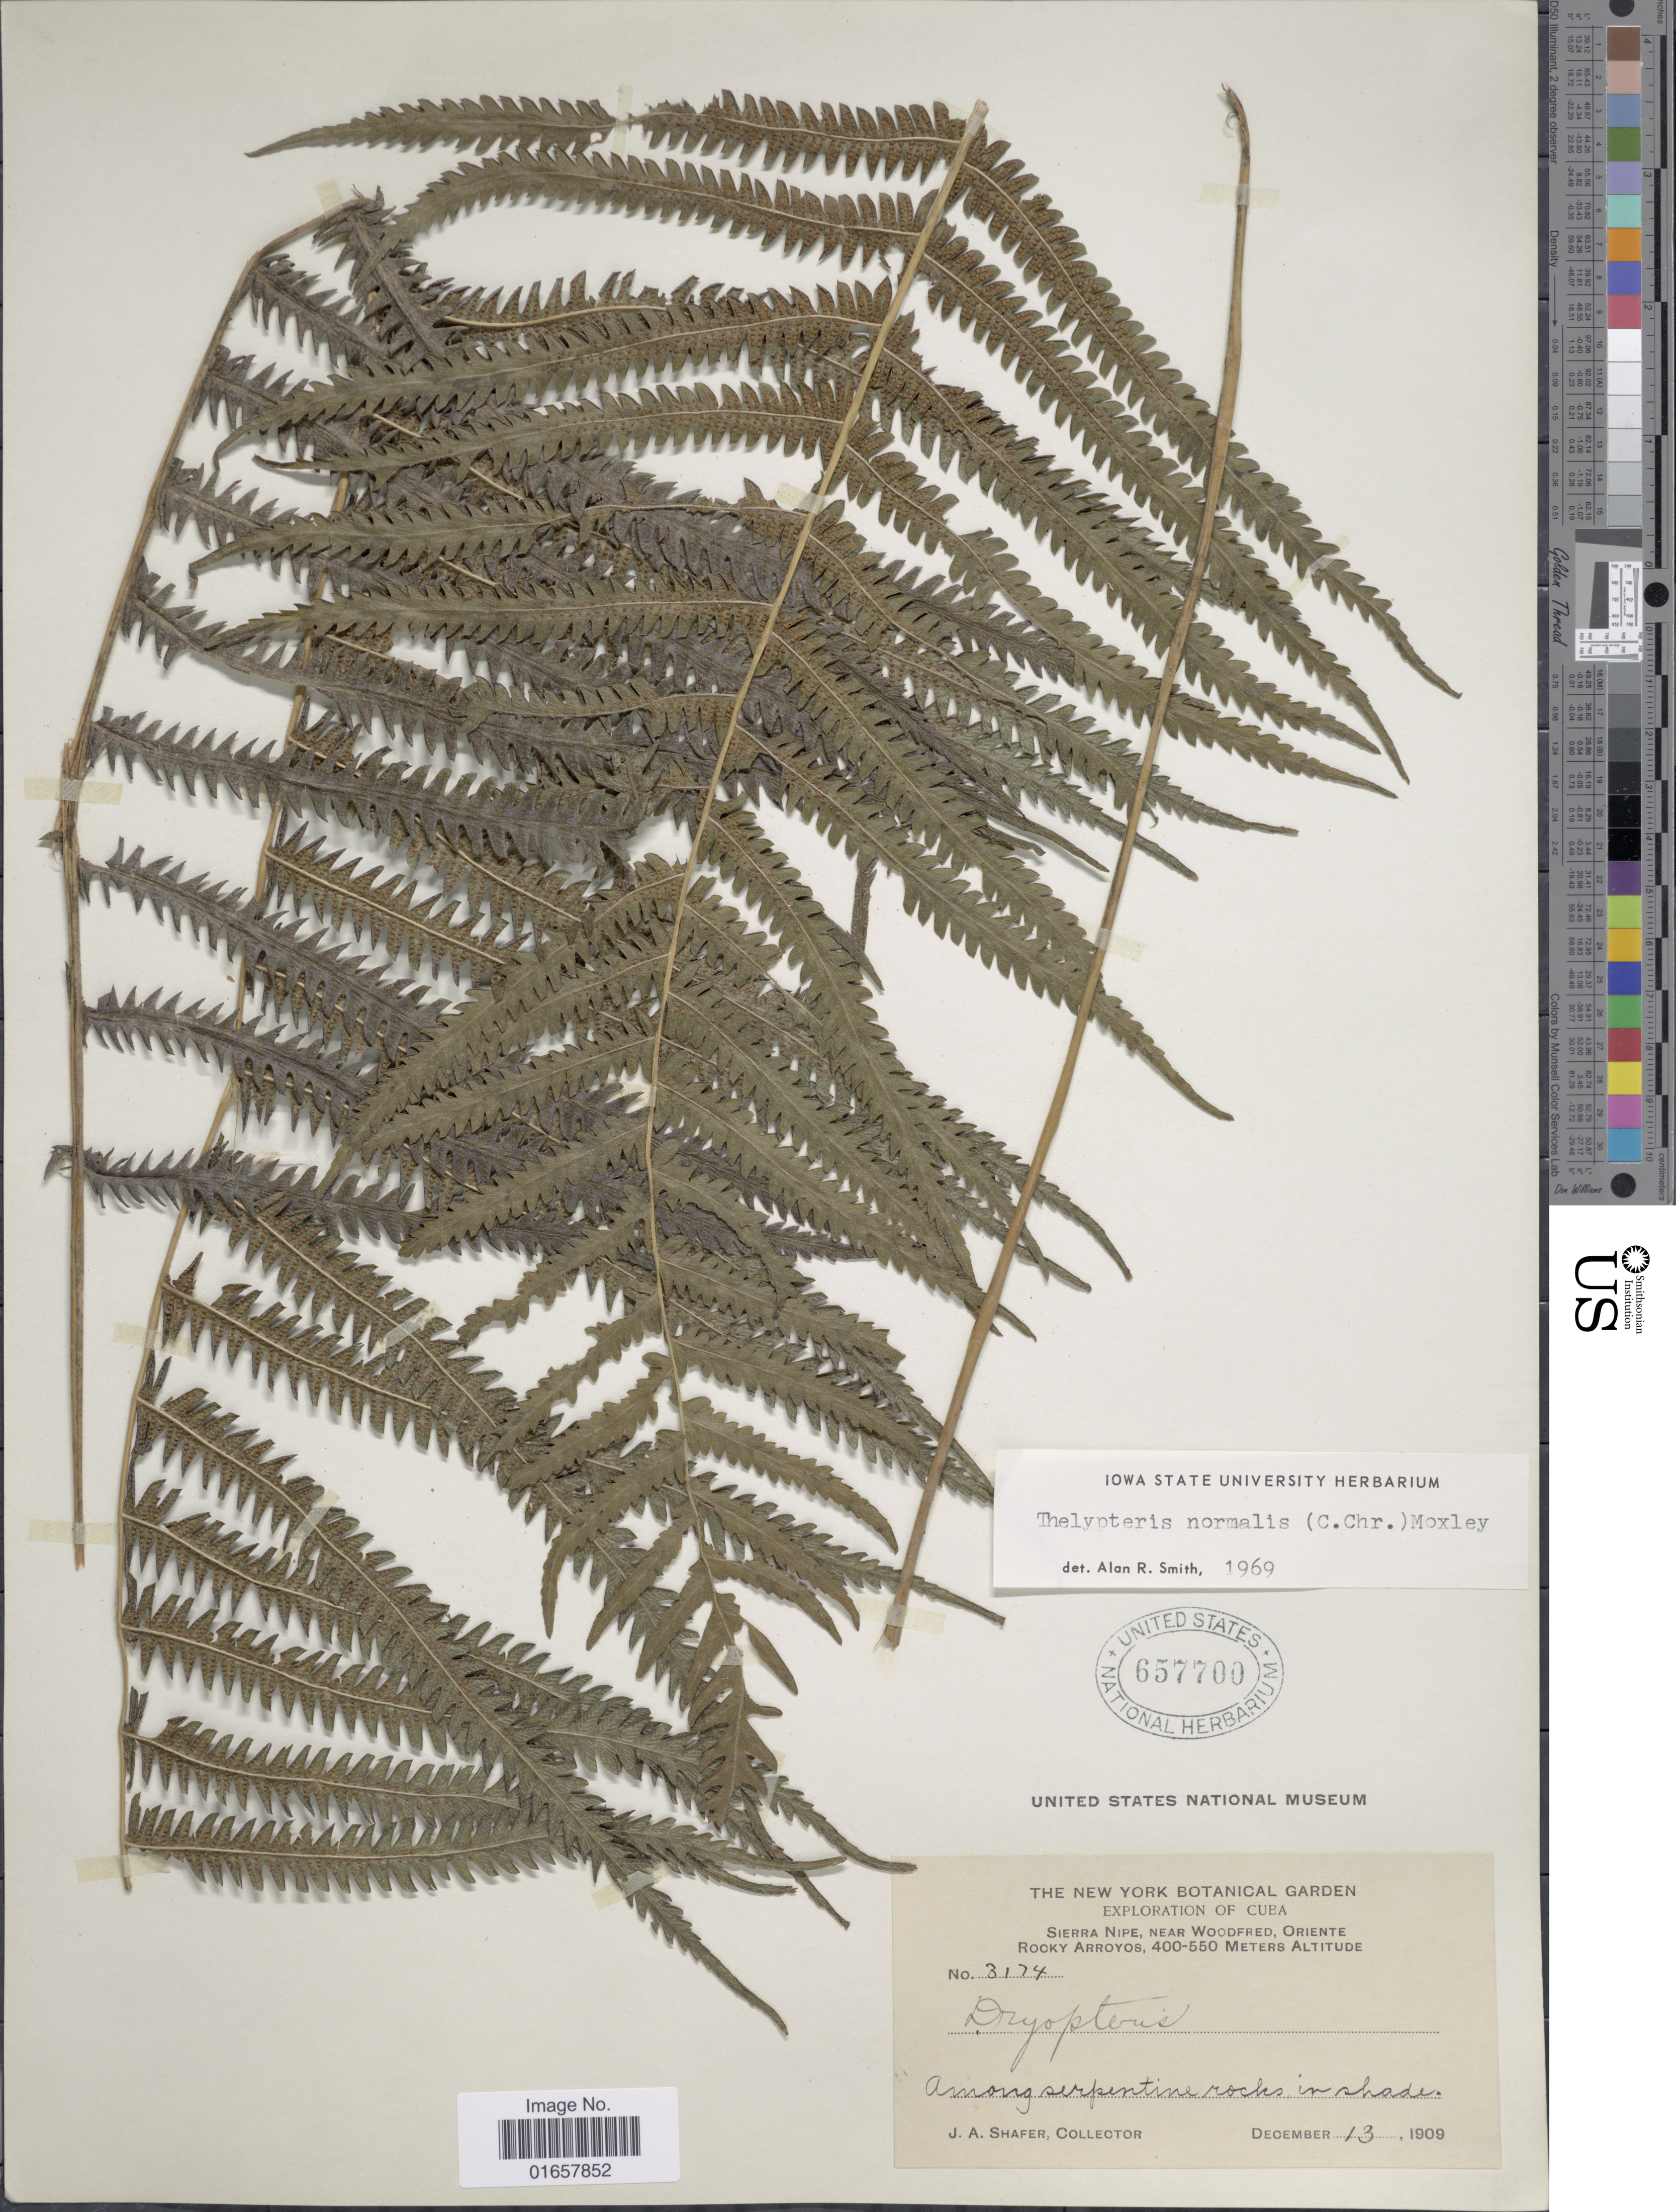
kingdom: Plantae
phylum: Tracheophyta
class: Polypodiopsida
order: Polypodiales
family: Thelypteridaceae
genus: Christella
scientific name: Christella kunthii comb. ined.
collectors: J. A. Shafer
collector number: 3174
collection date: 1909-12-13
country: Cuba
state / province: Oriente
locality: Cuba, Sierra Nipe, near Woodfred, Rocky Arroyos.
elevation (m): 400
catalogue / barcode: US 657700